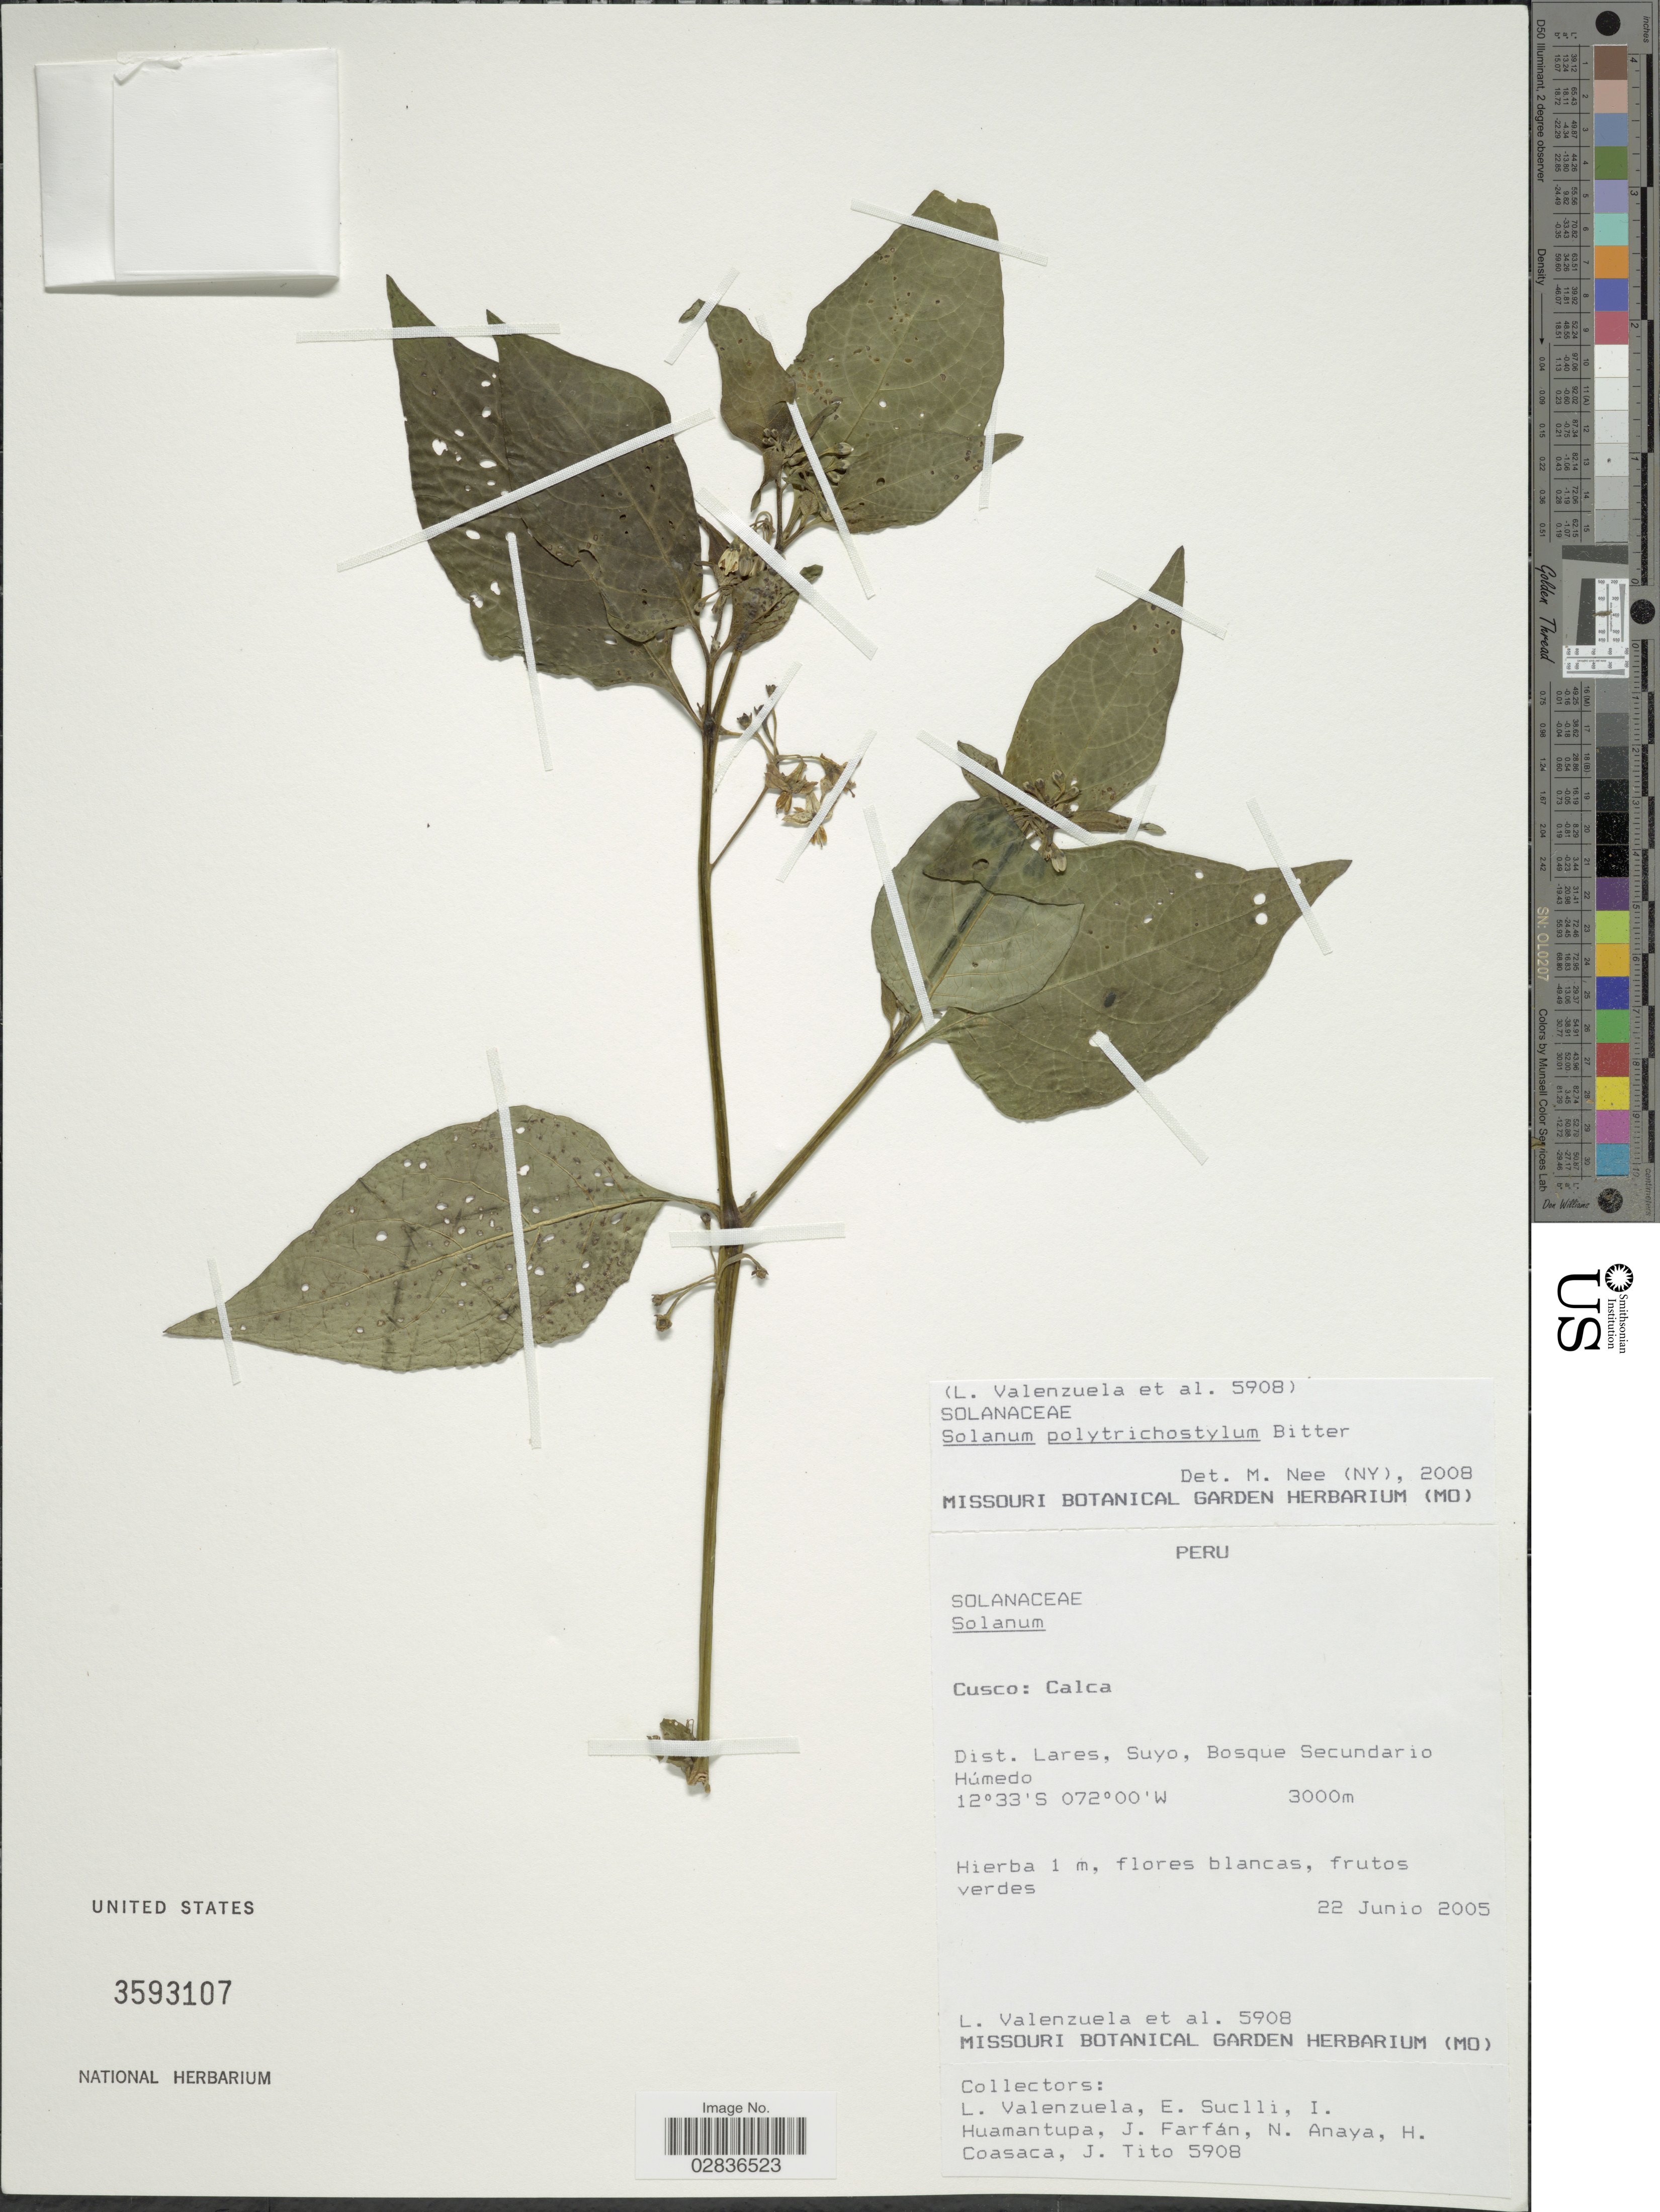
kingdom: Plantae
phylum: Tracheophyta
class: Magnoliopsida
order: Solanales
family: Solanaceae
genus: Solanum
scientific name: Solanum polytrichostylum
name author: Bitter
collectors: L. Valenzuela, E. Suclli, I. Huamantupa, J. Farfán & et al.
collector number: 5908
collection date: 2005-06-22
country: Peru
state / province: Cusco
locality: Cusco: Calca. Dist. Lares, Suyo, Bosque Secundario Húmedo.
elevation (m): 3000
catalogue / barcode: US 3593107